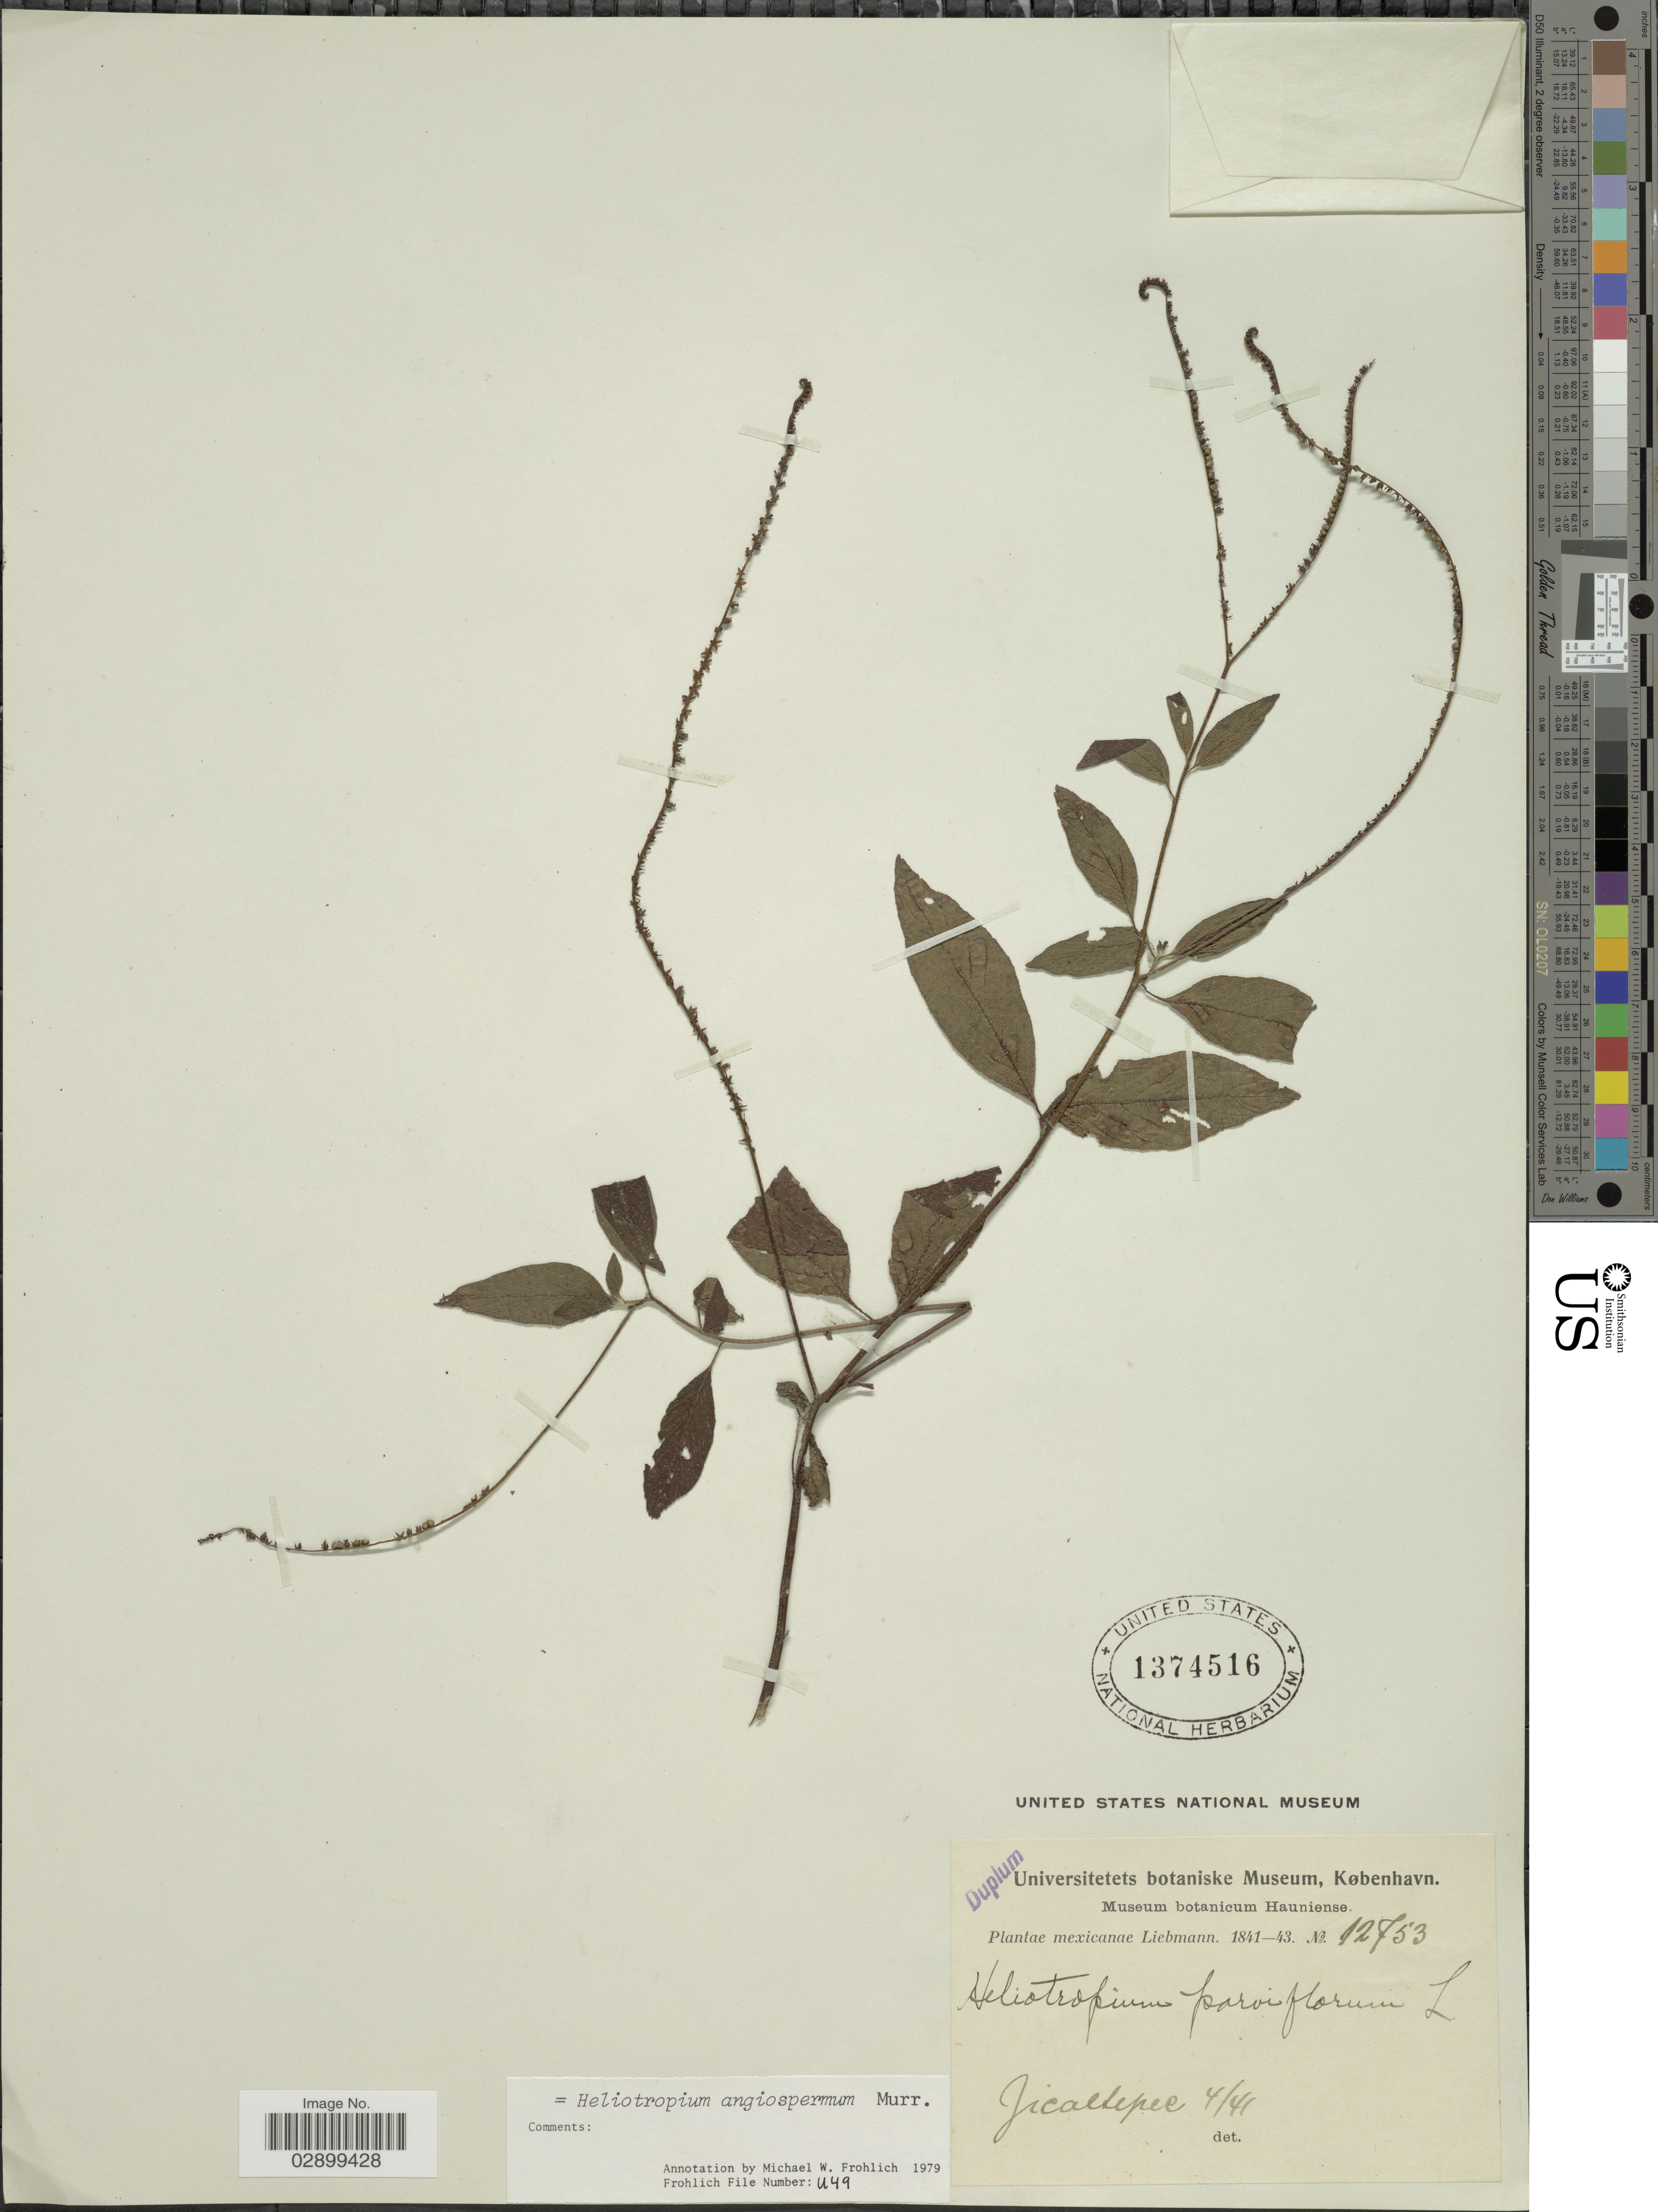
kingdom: Plantae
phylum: Tracheophyta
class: Magnoliopsida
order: Boraginales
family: Heliotropiaceae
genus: Heliotropium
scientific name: Heliotropium angiospermum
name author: Murray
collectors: Liebmann, --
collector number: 12753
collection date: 1841-04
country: Mexico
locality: Jicaltepec.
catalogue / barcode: US 1374516